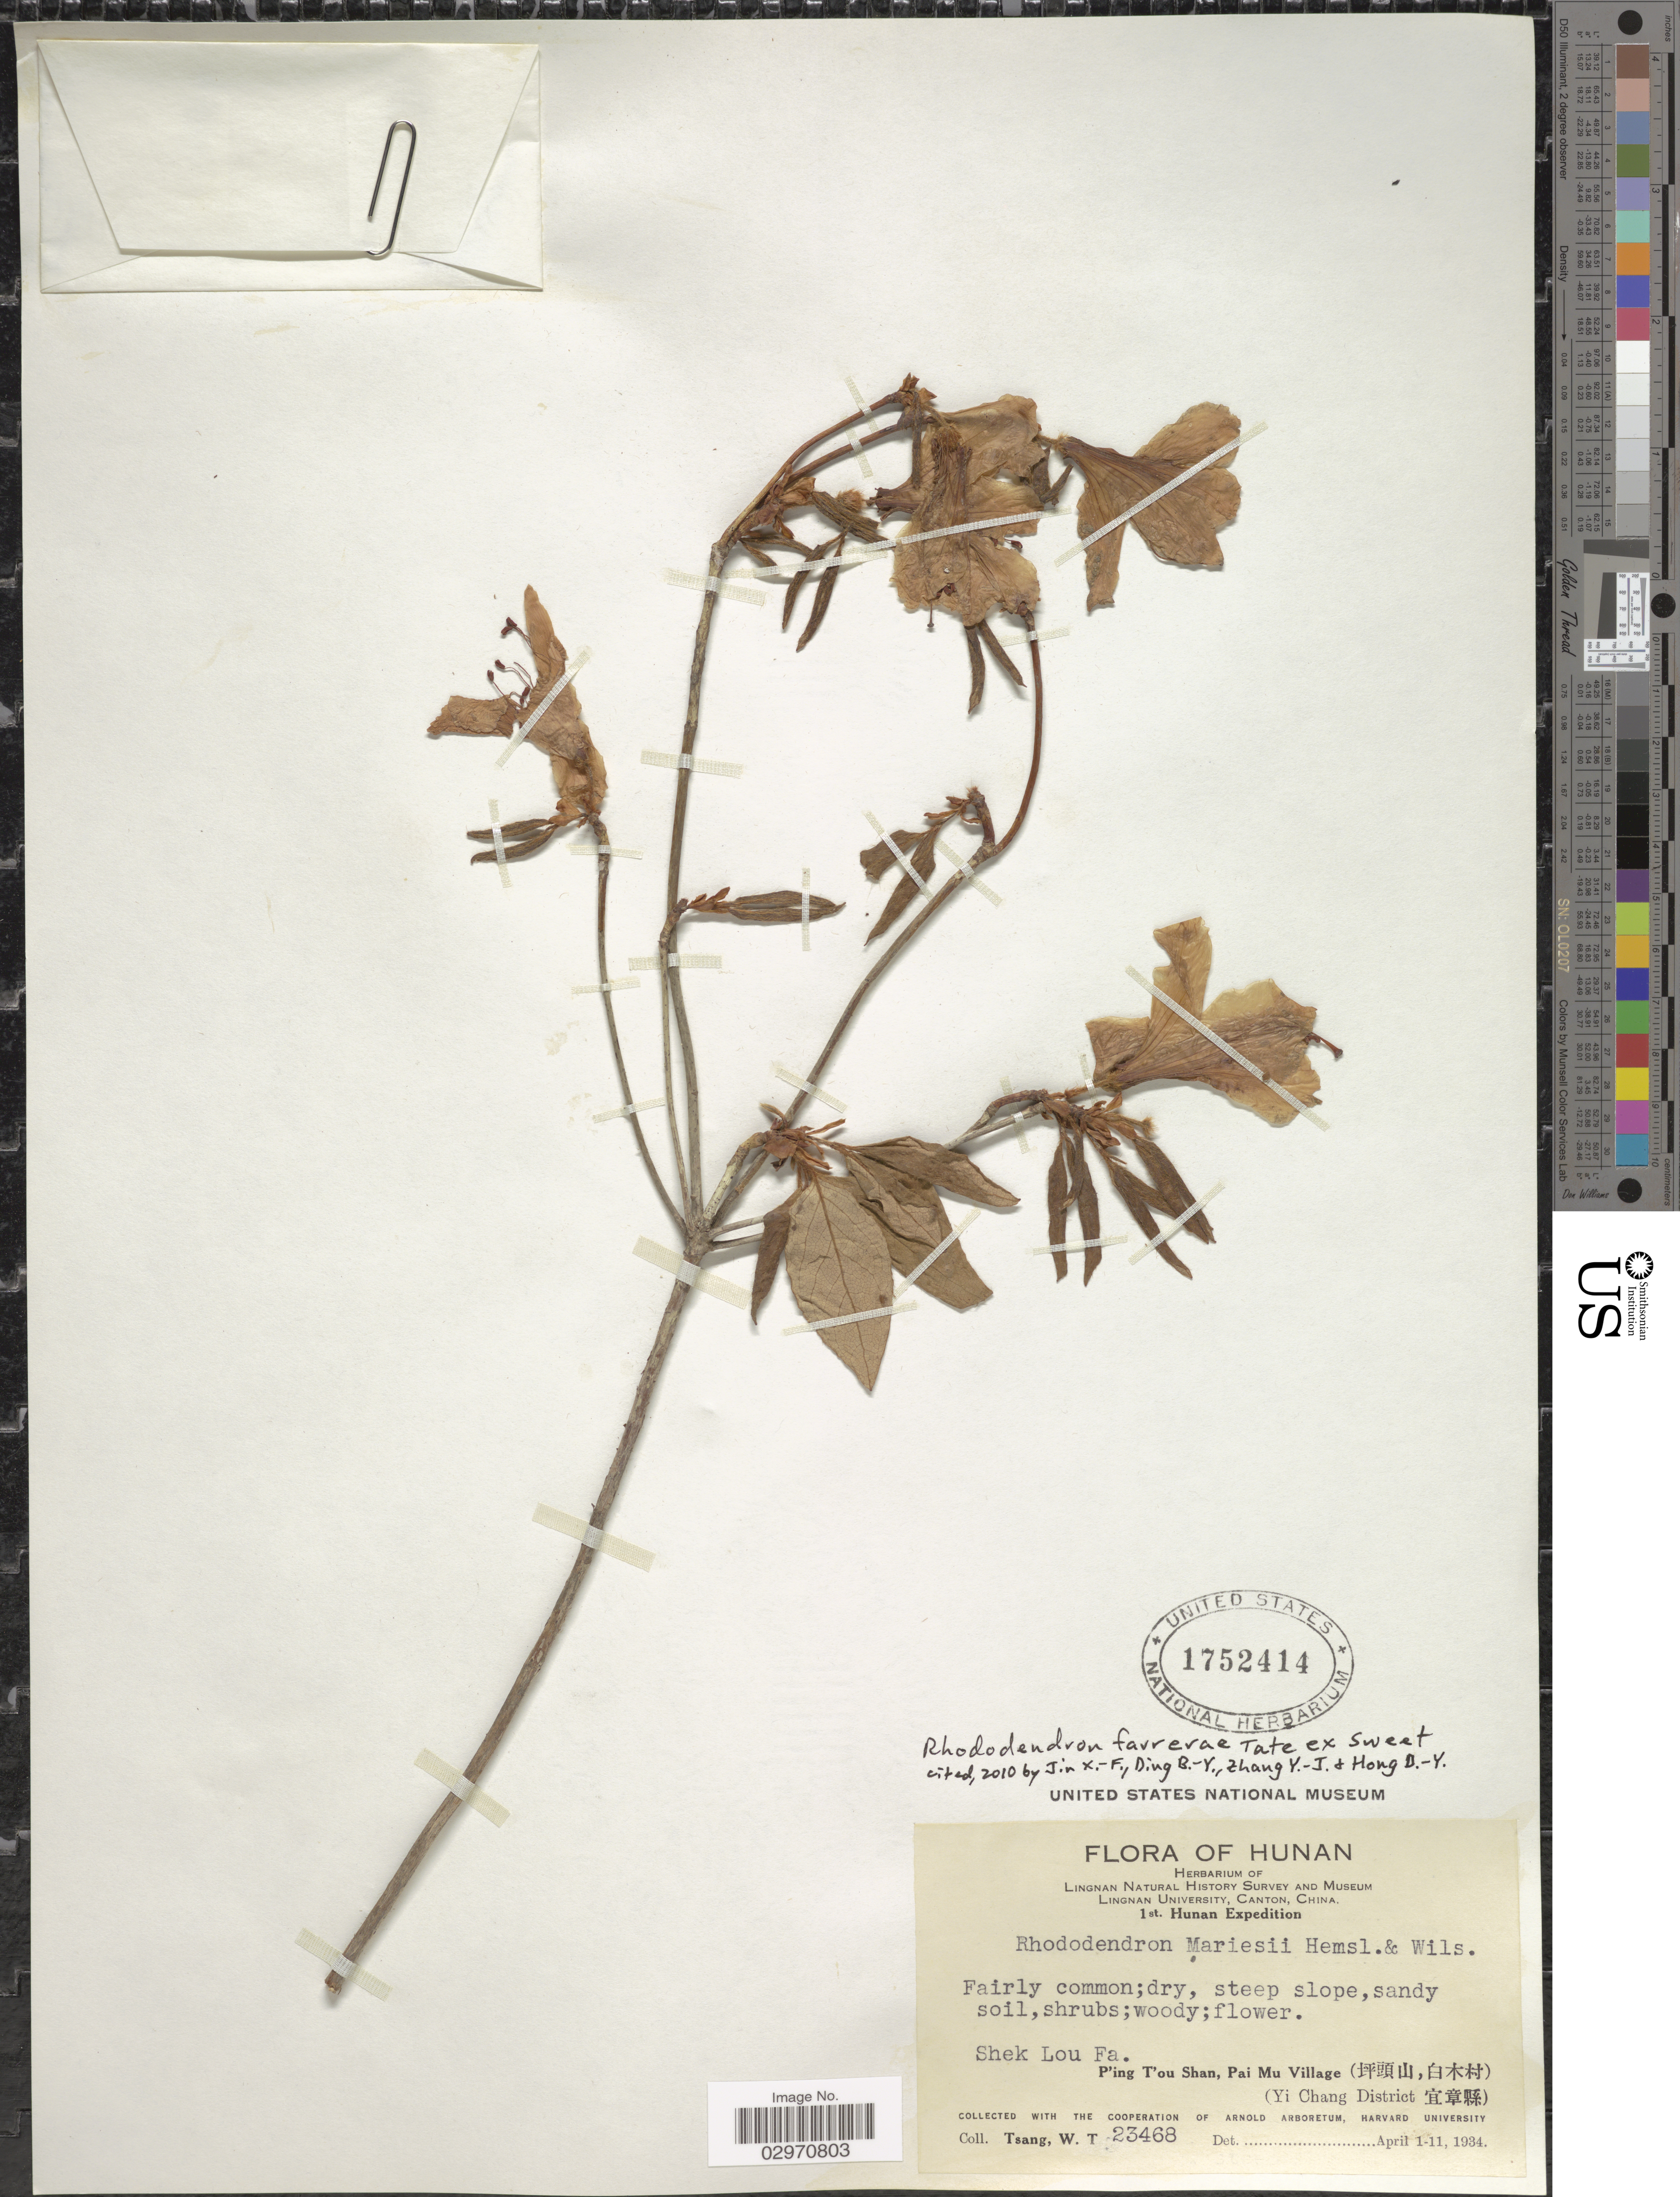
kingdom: Plantae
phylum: Tracheophyta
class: Magnoliopsida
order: Ericales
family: Ericaceae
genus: Rhododendron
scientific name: Rhododendron farrerae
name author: Sweet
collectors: W. T. Tsang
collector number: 23468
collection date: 1934-04-01/1934-04-11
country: China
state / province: Hunan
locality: P'ing T'ou Shan, Pai Mu Village (Yi Chang District). Shek Lou Fa.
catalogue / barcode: US 1752414